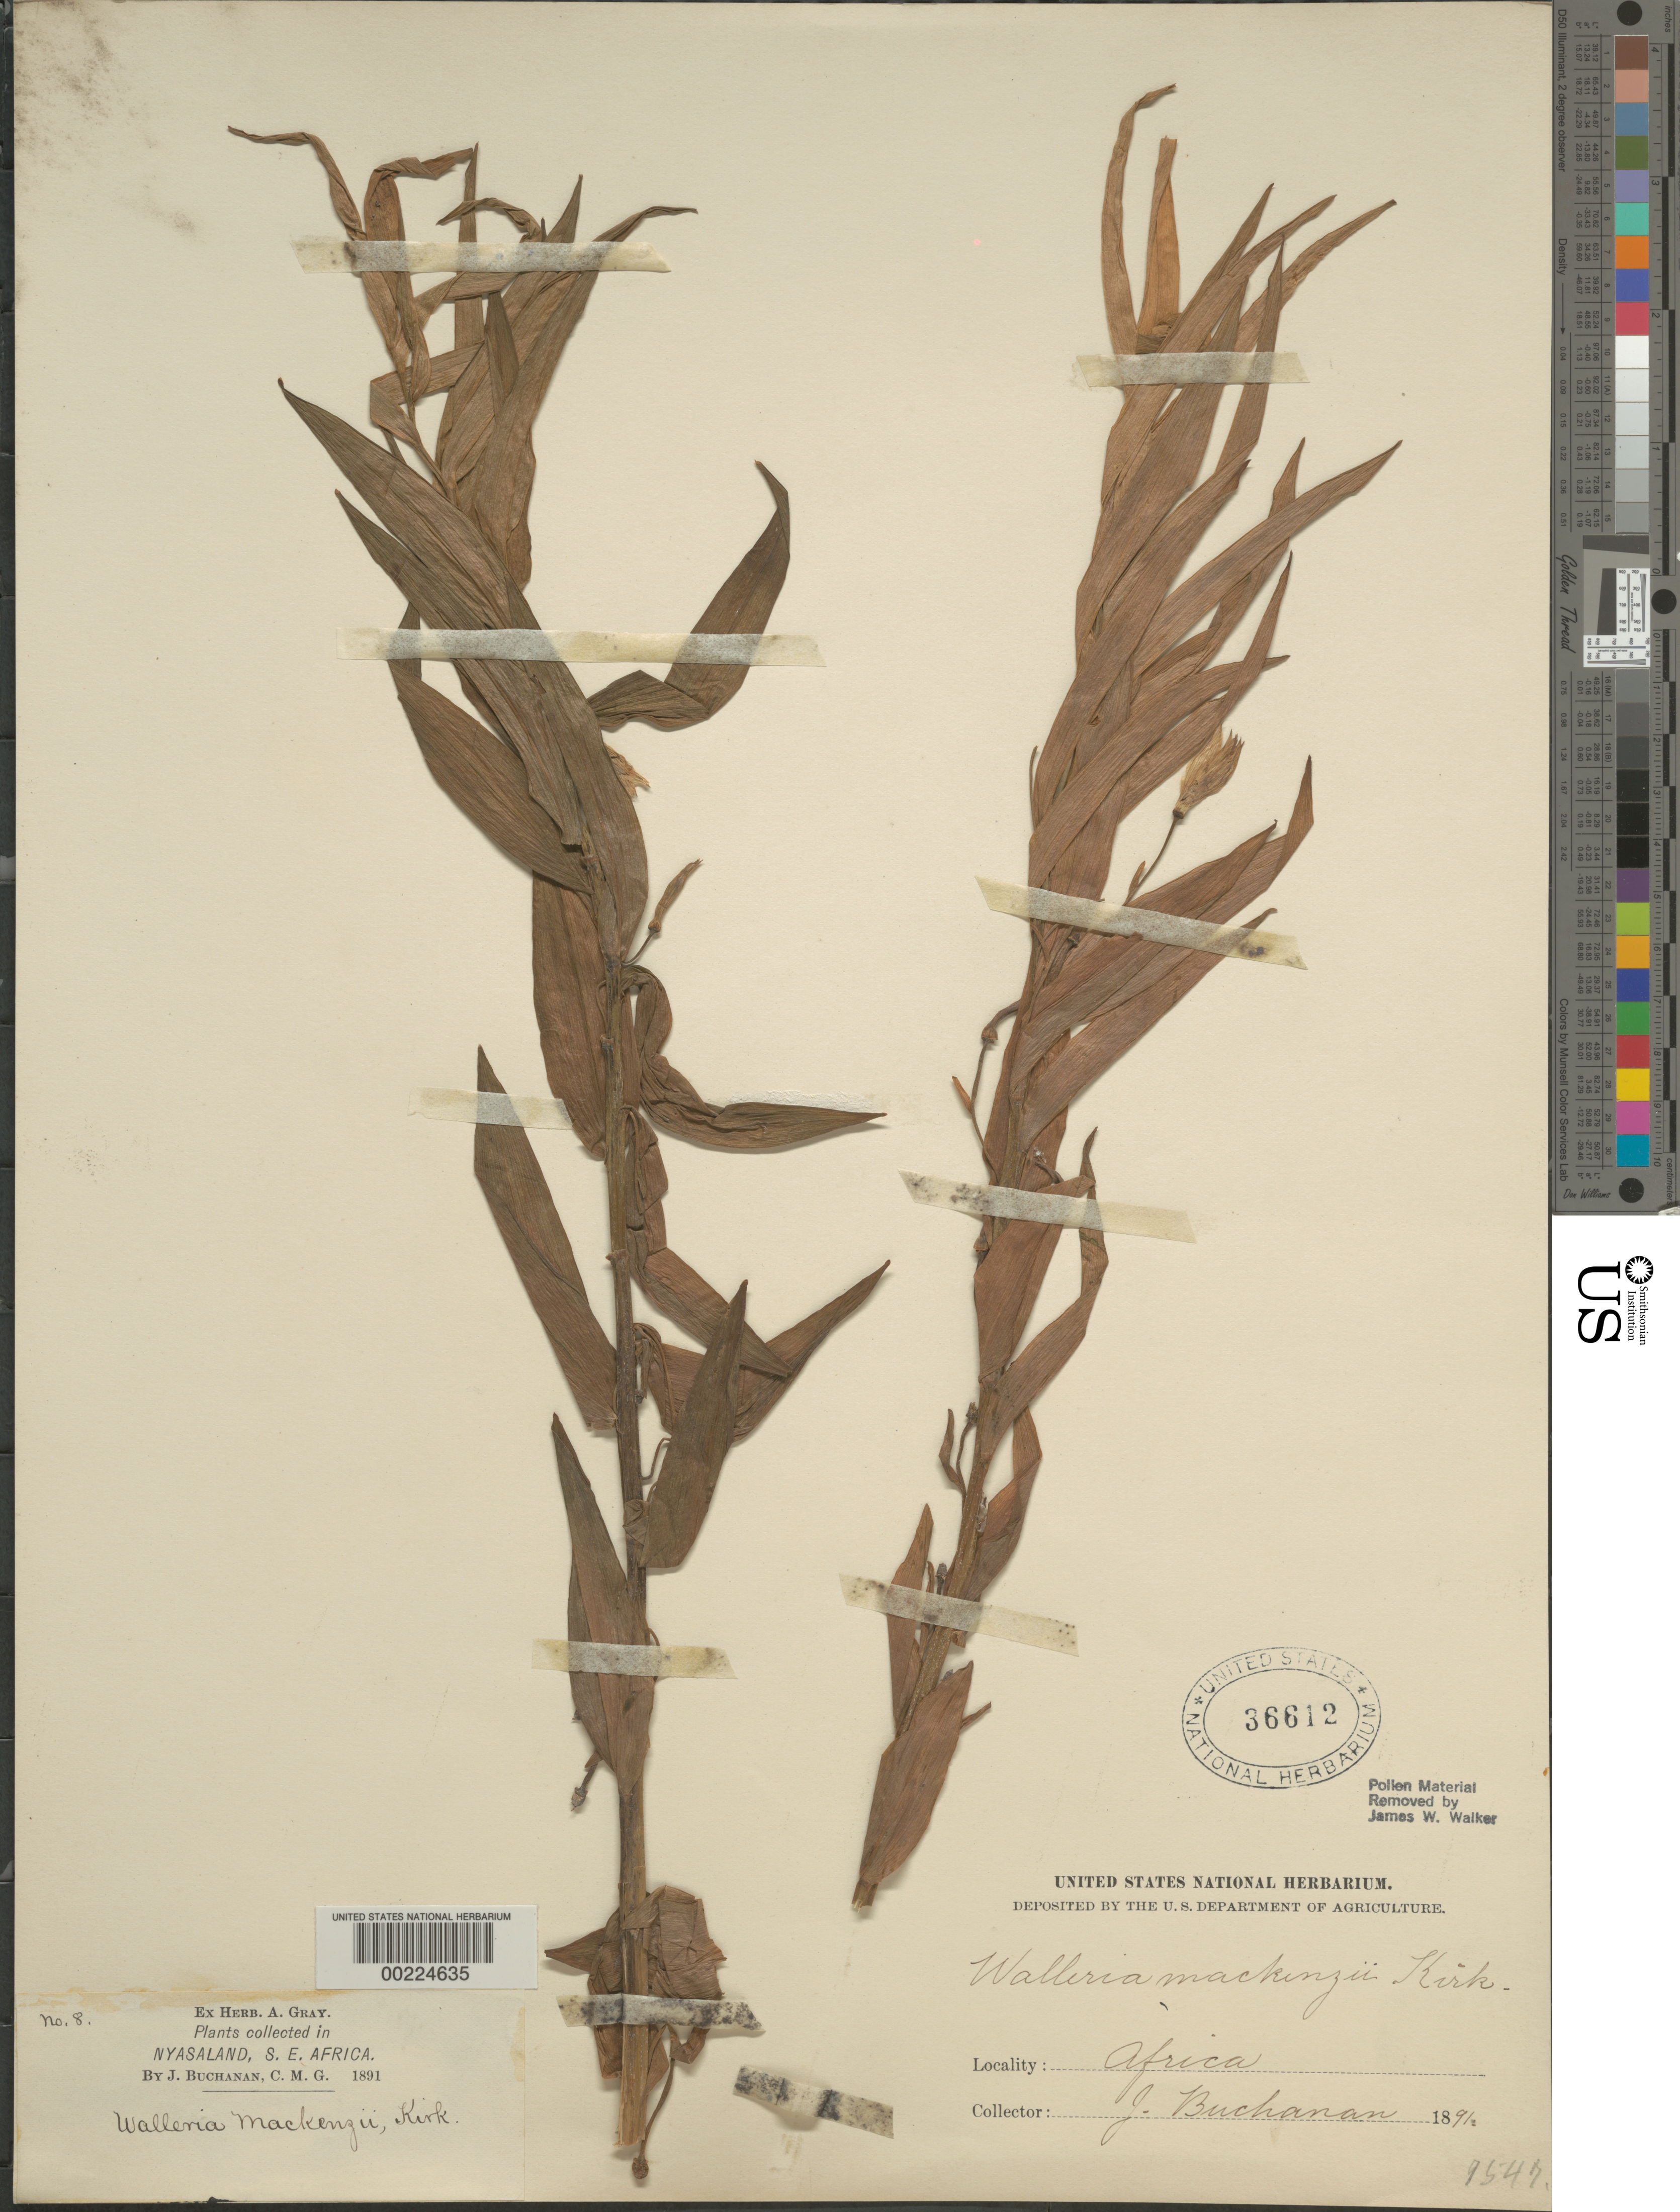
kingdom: Plantae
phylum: Tracheophyta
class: Liliopsida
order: Asparagales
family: Tecophilaeaceae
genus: Walleria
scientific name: Walleria mackenzii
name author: J. Kirk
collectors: J. Buchanan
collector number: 8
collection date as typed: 1891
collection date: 1891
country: Malawi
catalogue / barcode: US 36612